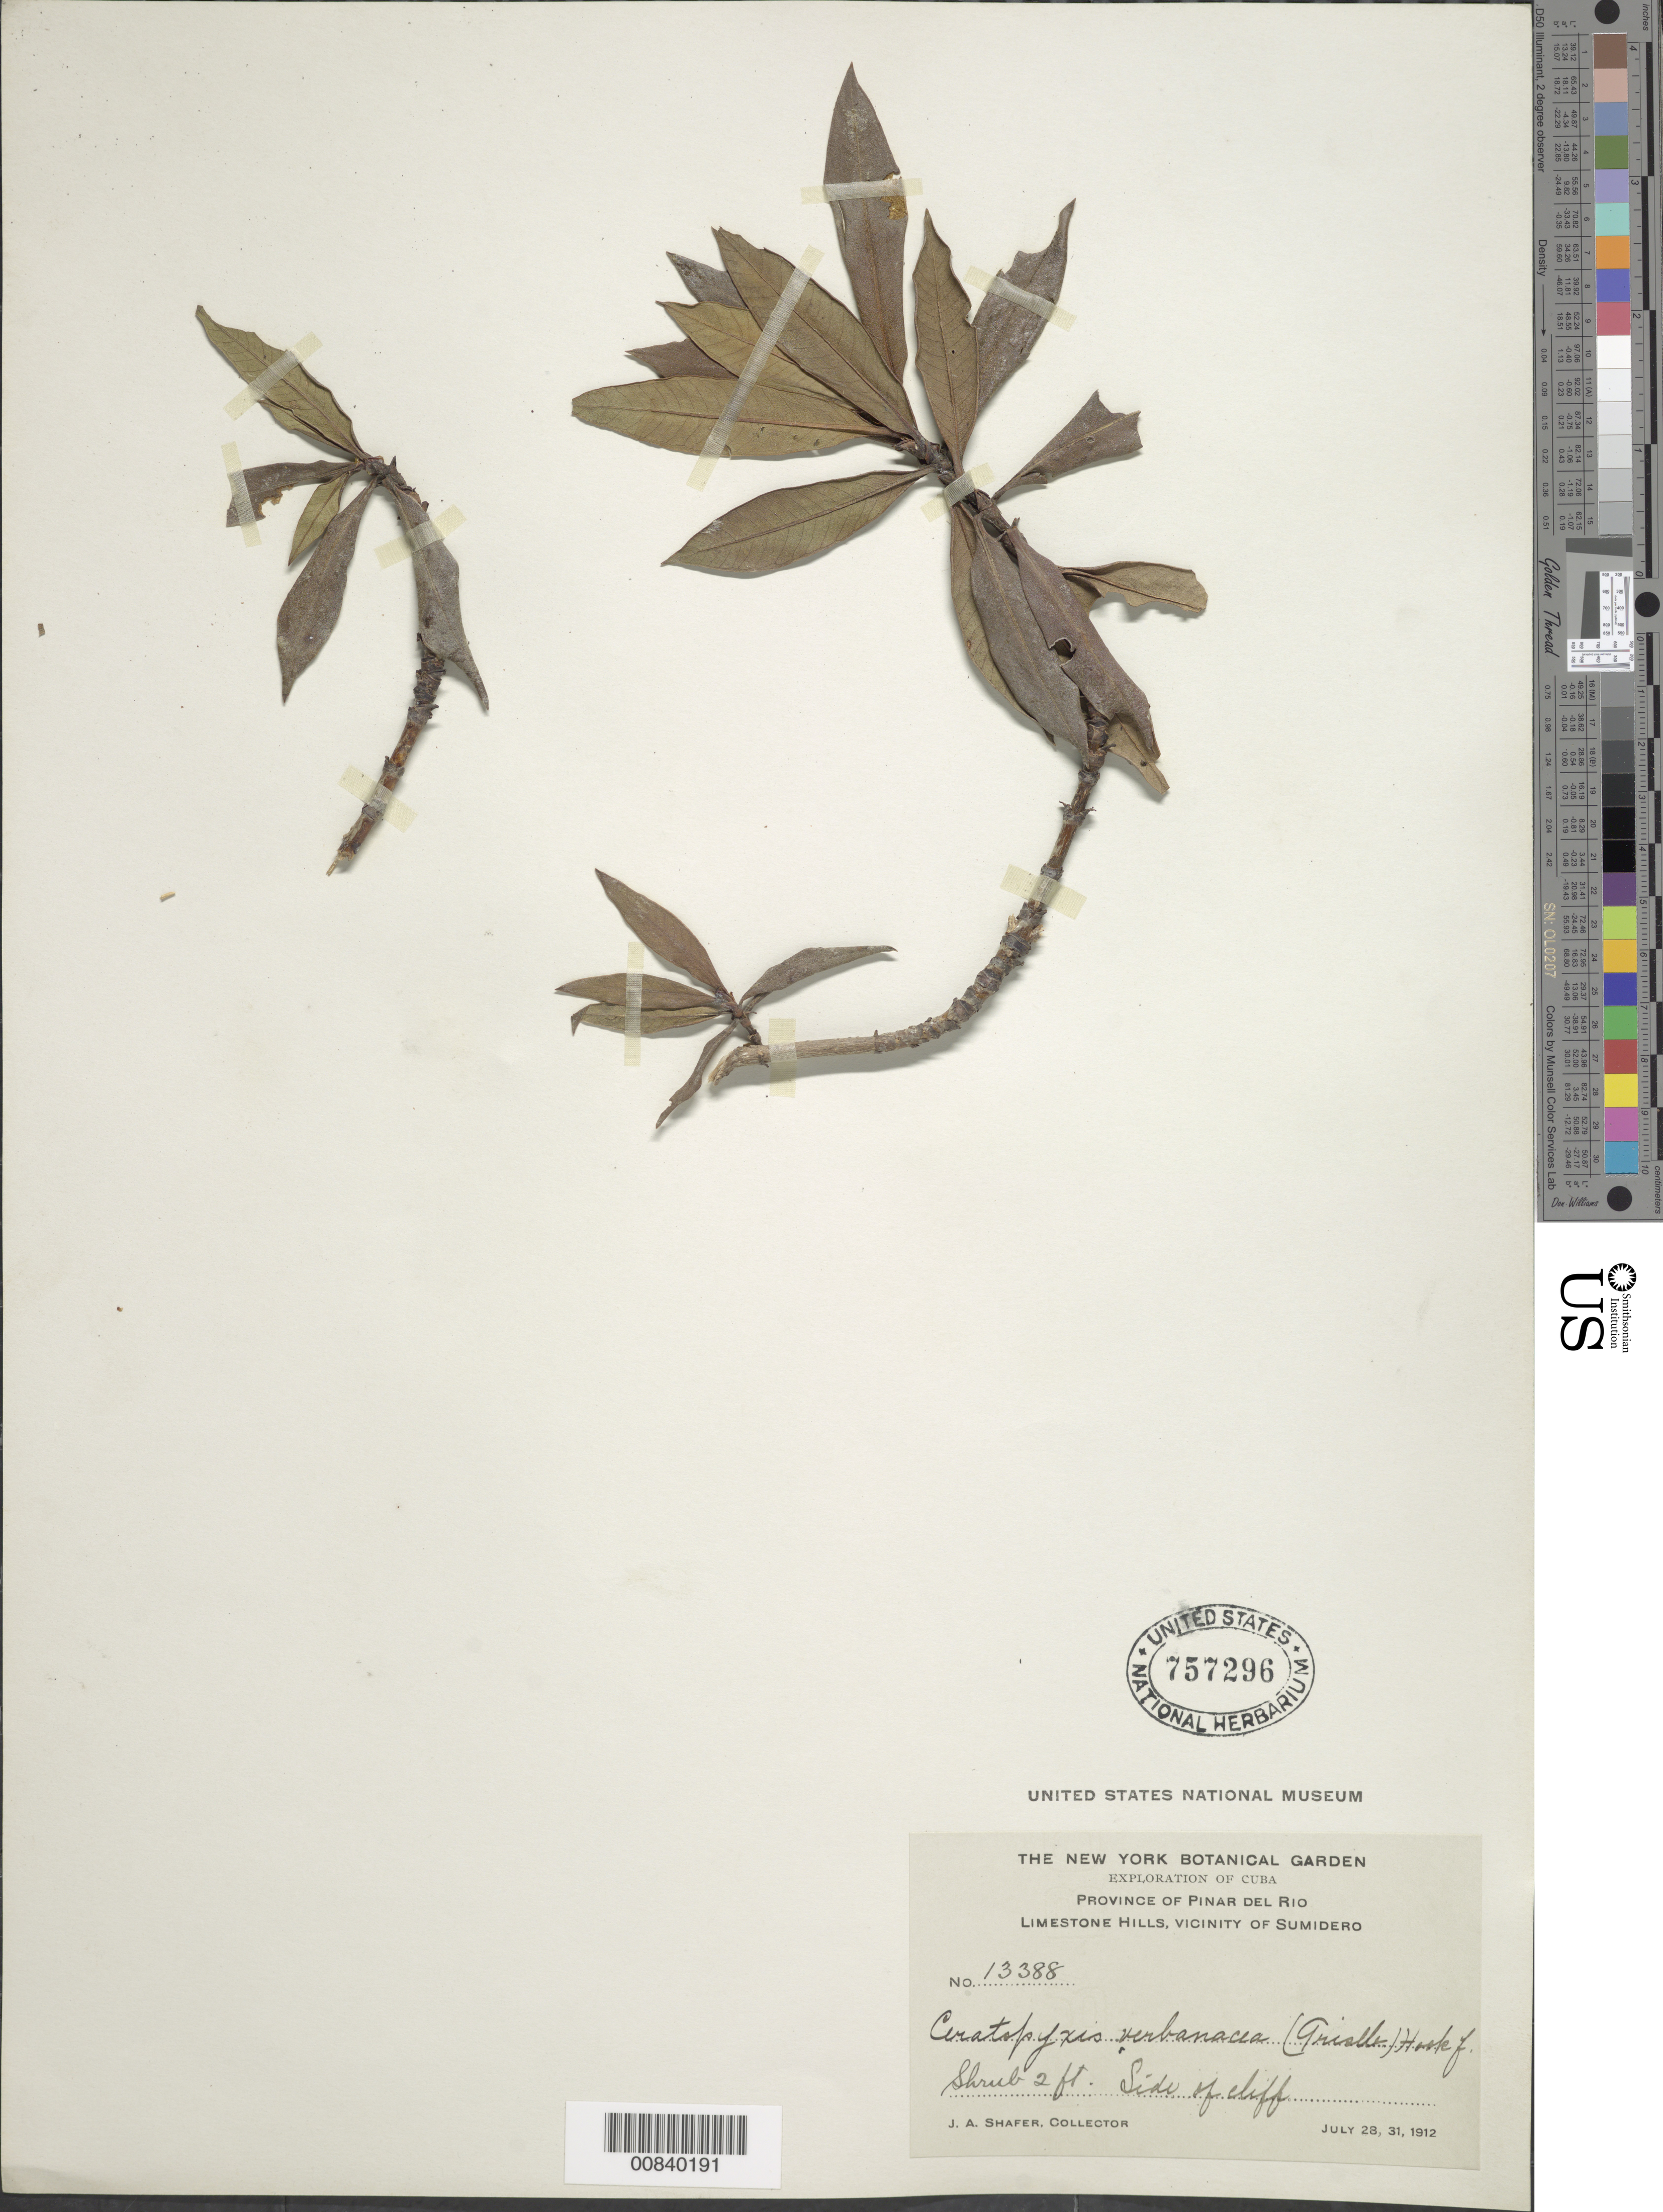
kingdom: Plantae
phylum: Tracheophyta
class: Magnoliopsida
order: Gentianales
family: Rubiaceae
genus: Ceratopyxis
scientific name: Ceratopyxis verbenacea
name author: (Griseb.) Hook. f.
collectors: J. A. Shafer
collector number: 13388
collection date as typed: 28 Jul 1912 to 31 Jul 1912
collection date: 1912-07-28/1912-07-31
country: Cuba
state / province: Pinar del Río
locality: Vicinity of Sumidero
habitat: Limestone hills. Side of cliff.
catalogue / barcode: US 757296